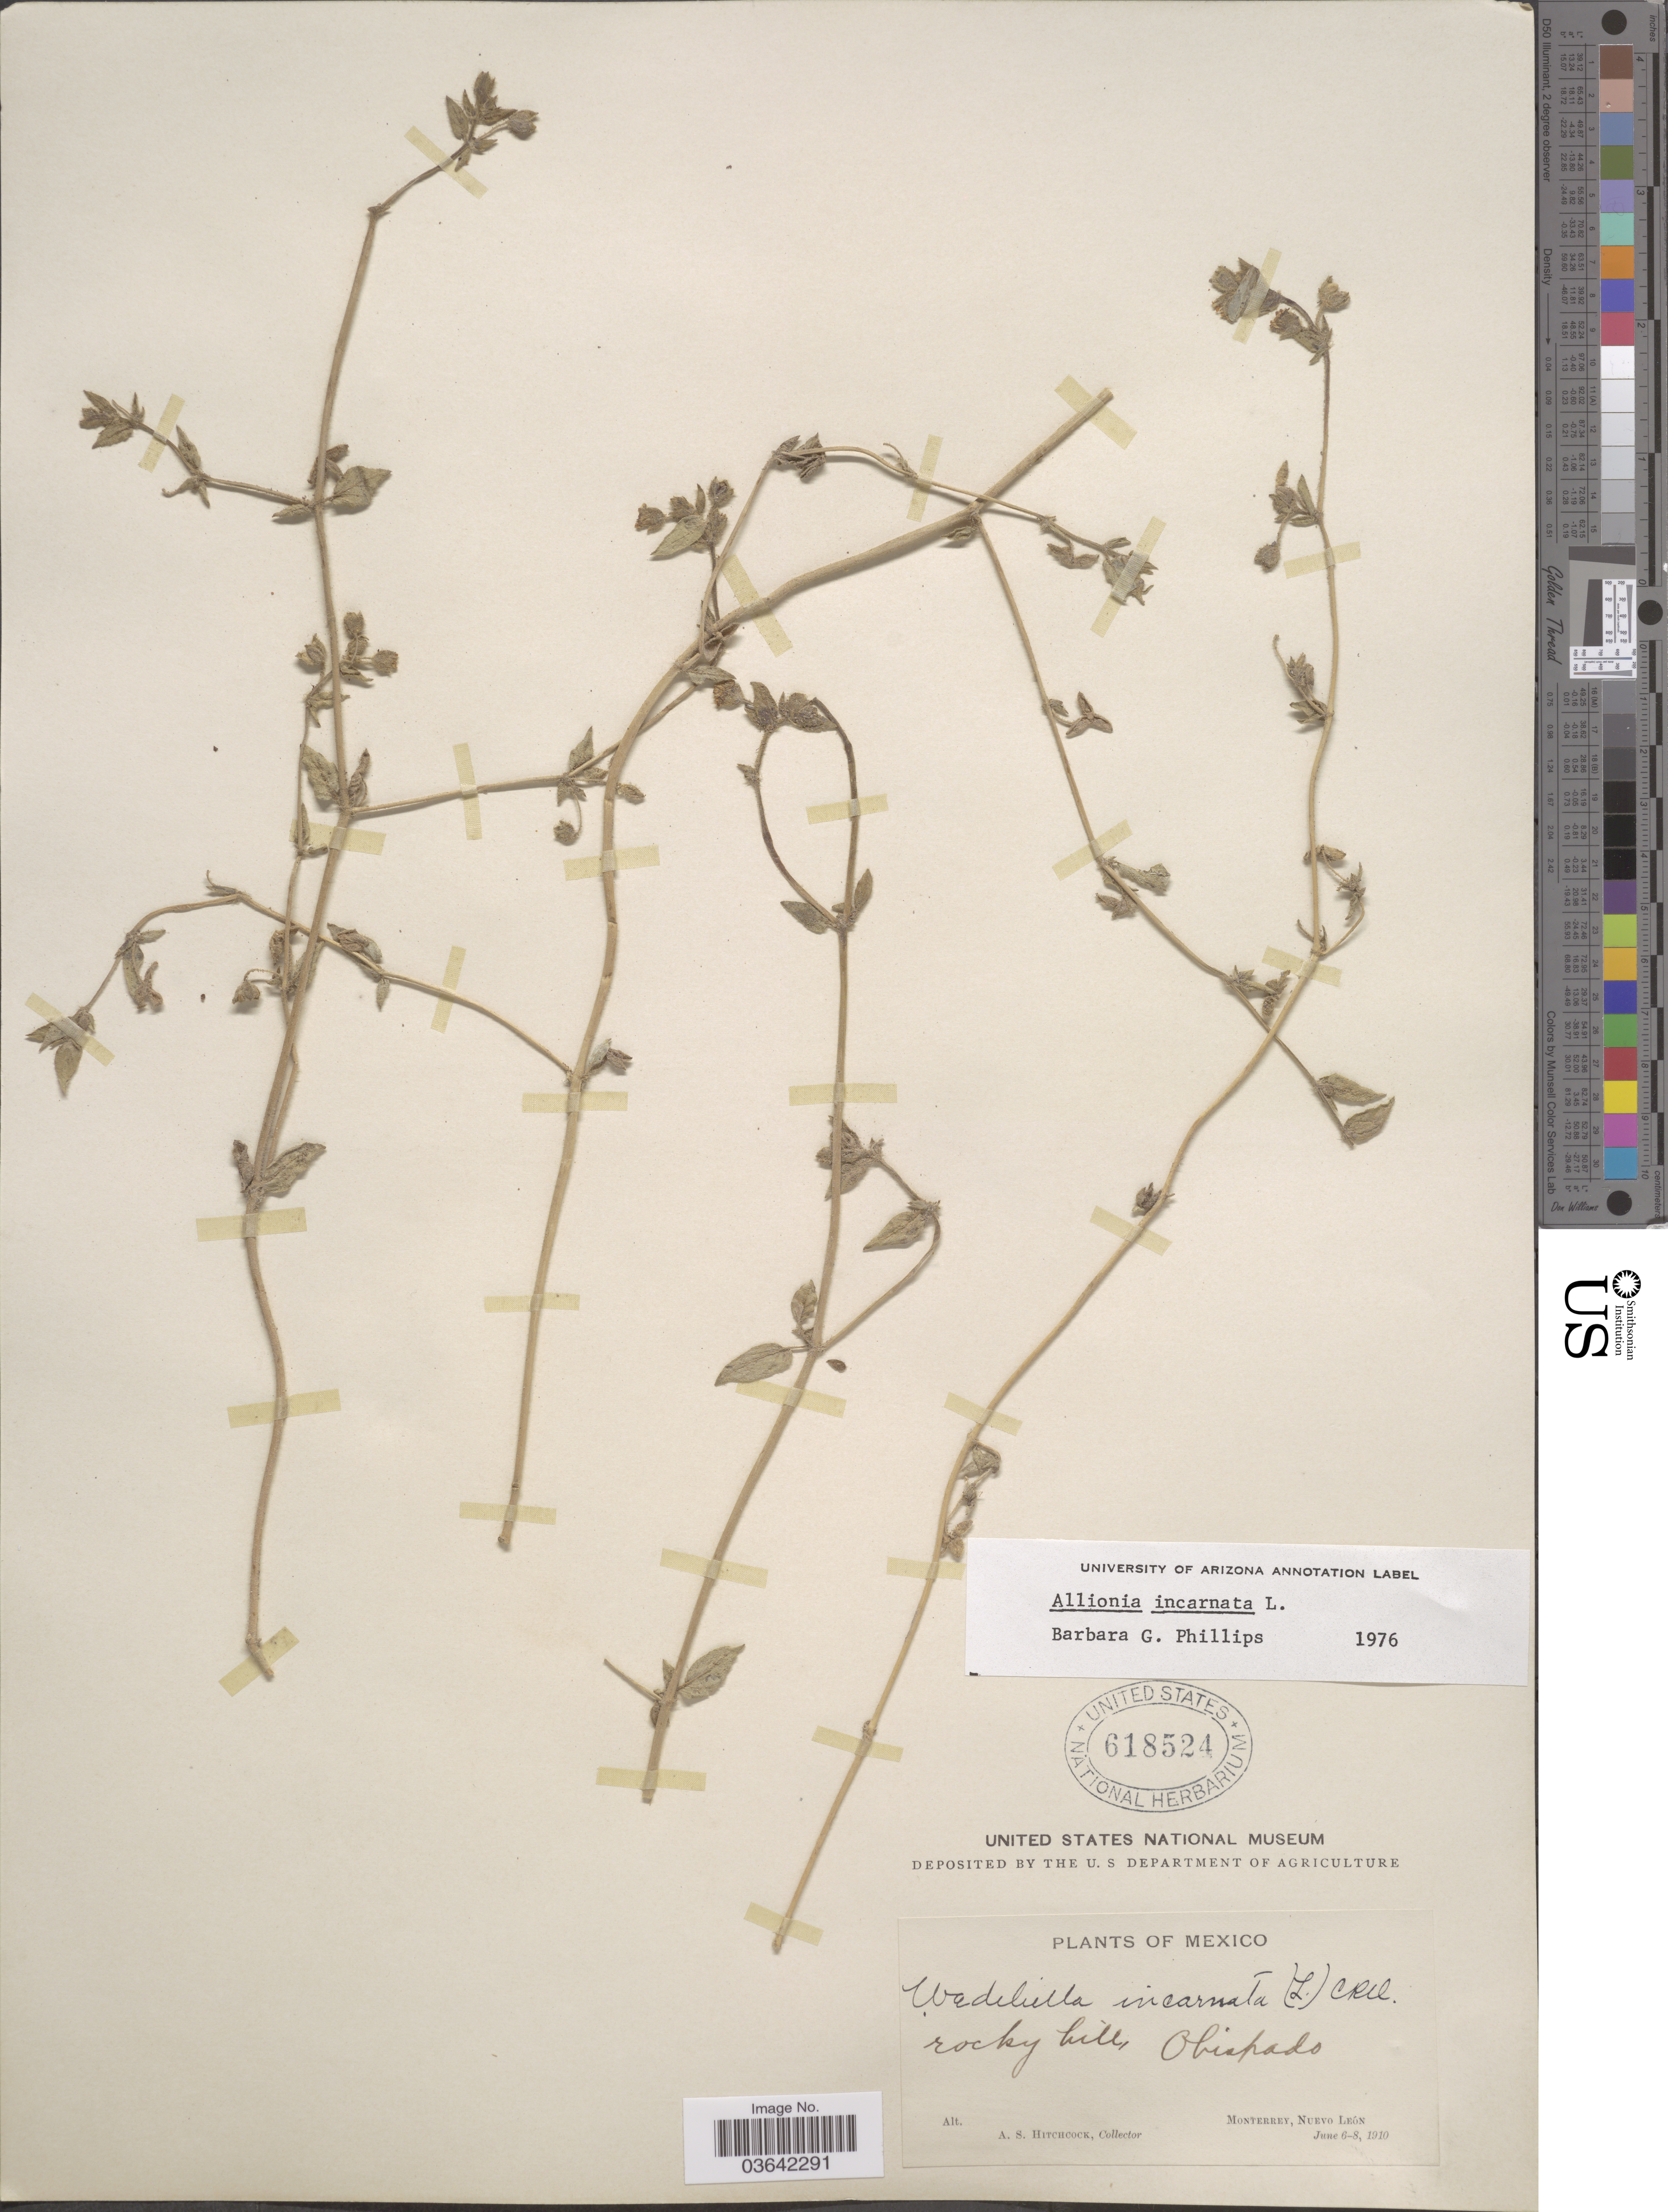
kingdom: Plantae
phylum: Tracheophyta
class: Magnoliopsida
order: Caryophyllales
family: Nyctaginaceae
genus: Allionia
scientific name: Allionia incarnata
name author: L.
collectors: A. S. Hitchcock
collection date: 1910-06-06/1910-10-08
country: Mexico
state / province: Nuevo León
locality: Rocky hills, Obispado, Monterrey.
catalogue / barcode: US 618524